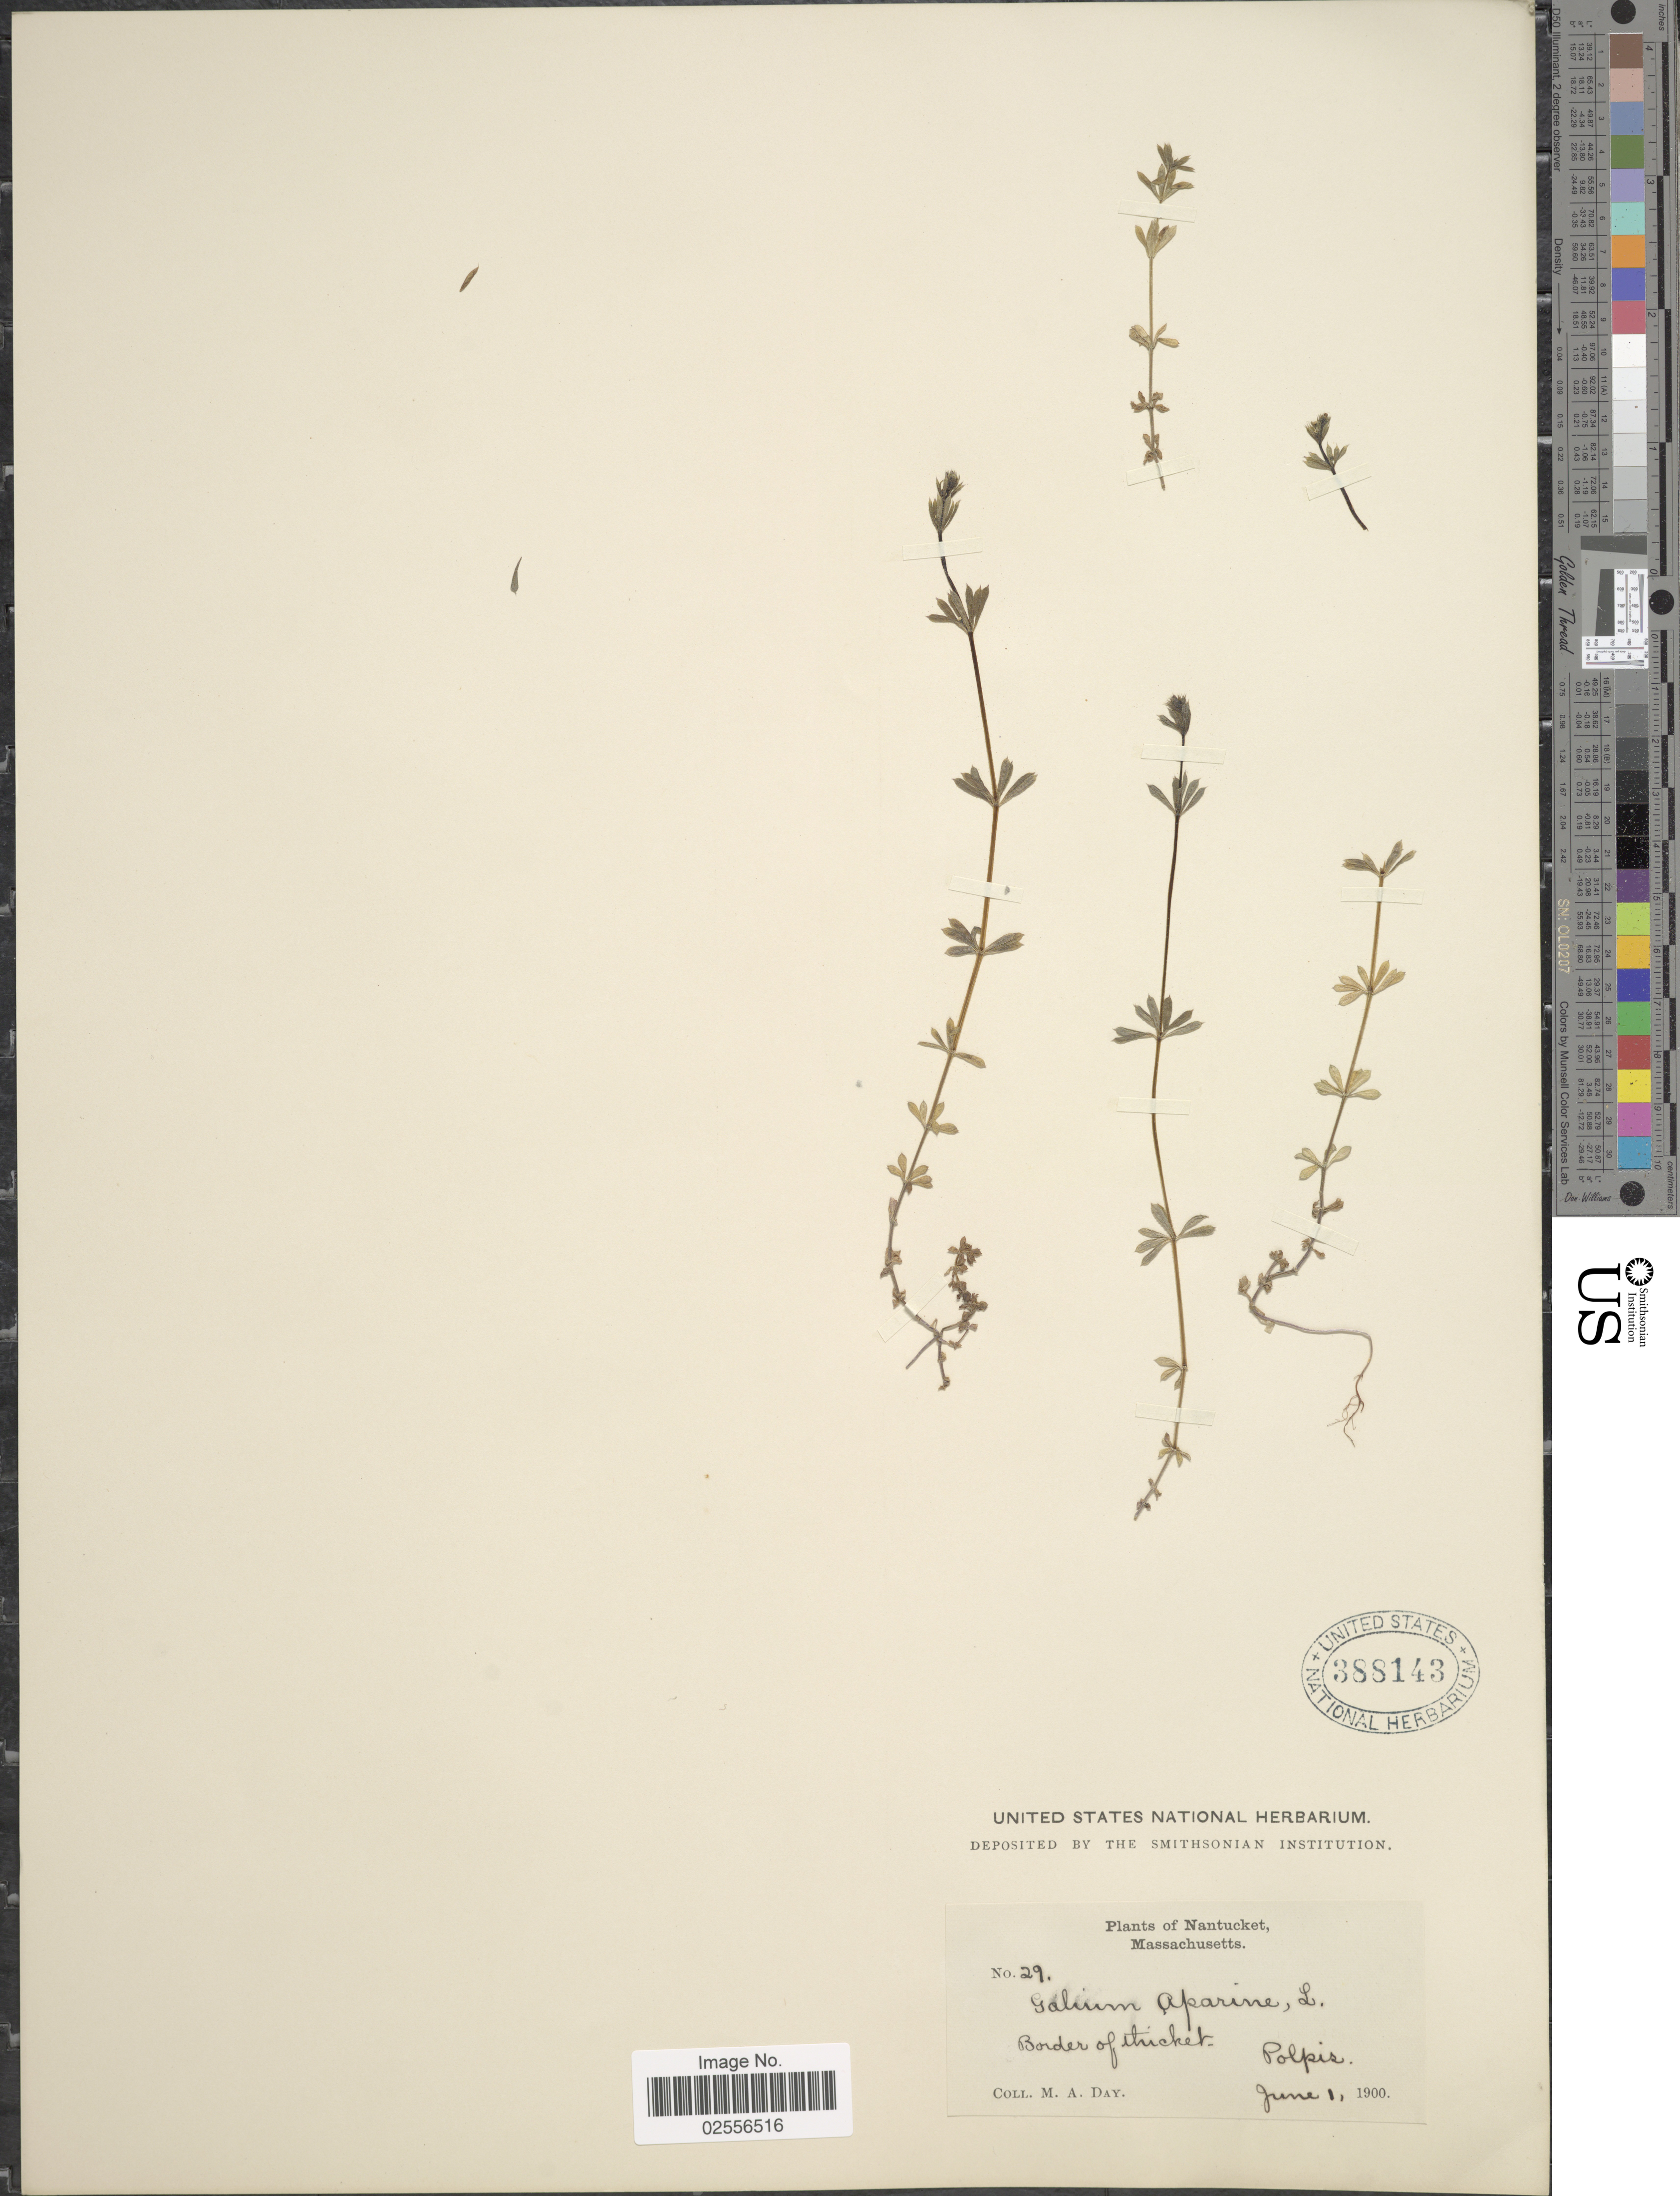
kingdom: Plantae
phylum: Tracheophyta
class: Magnoliopsida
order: Gentianales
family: Rubiaceae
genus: Galium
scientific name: Galium aparine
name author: L.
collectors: M. Day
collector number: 29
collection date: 1900-06-01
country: United States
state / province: Massachusetts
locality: Nantucket, Border of thicket, Polpis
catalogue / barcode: US 388143